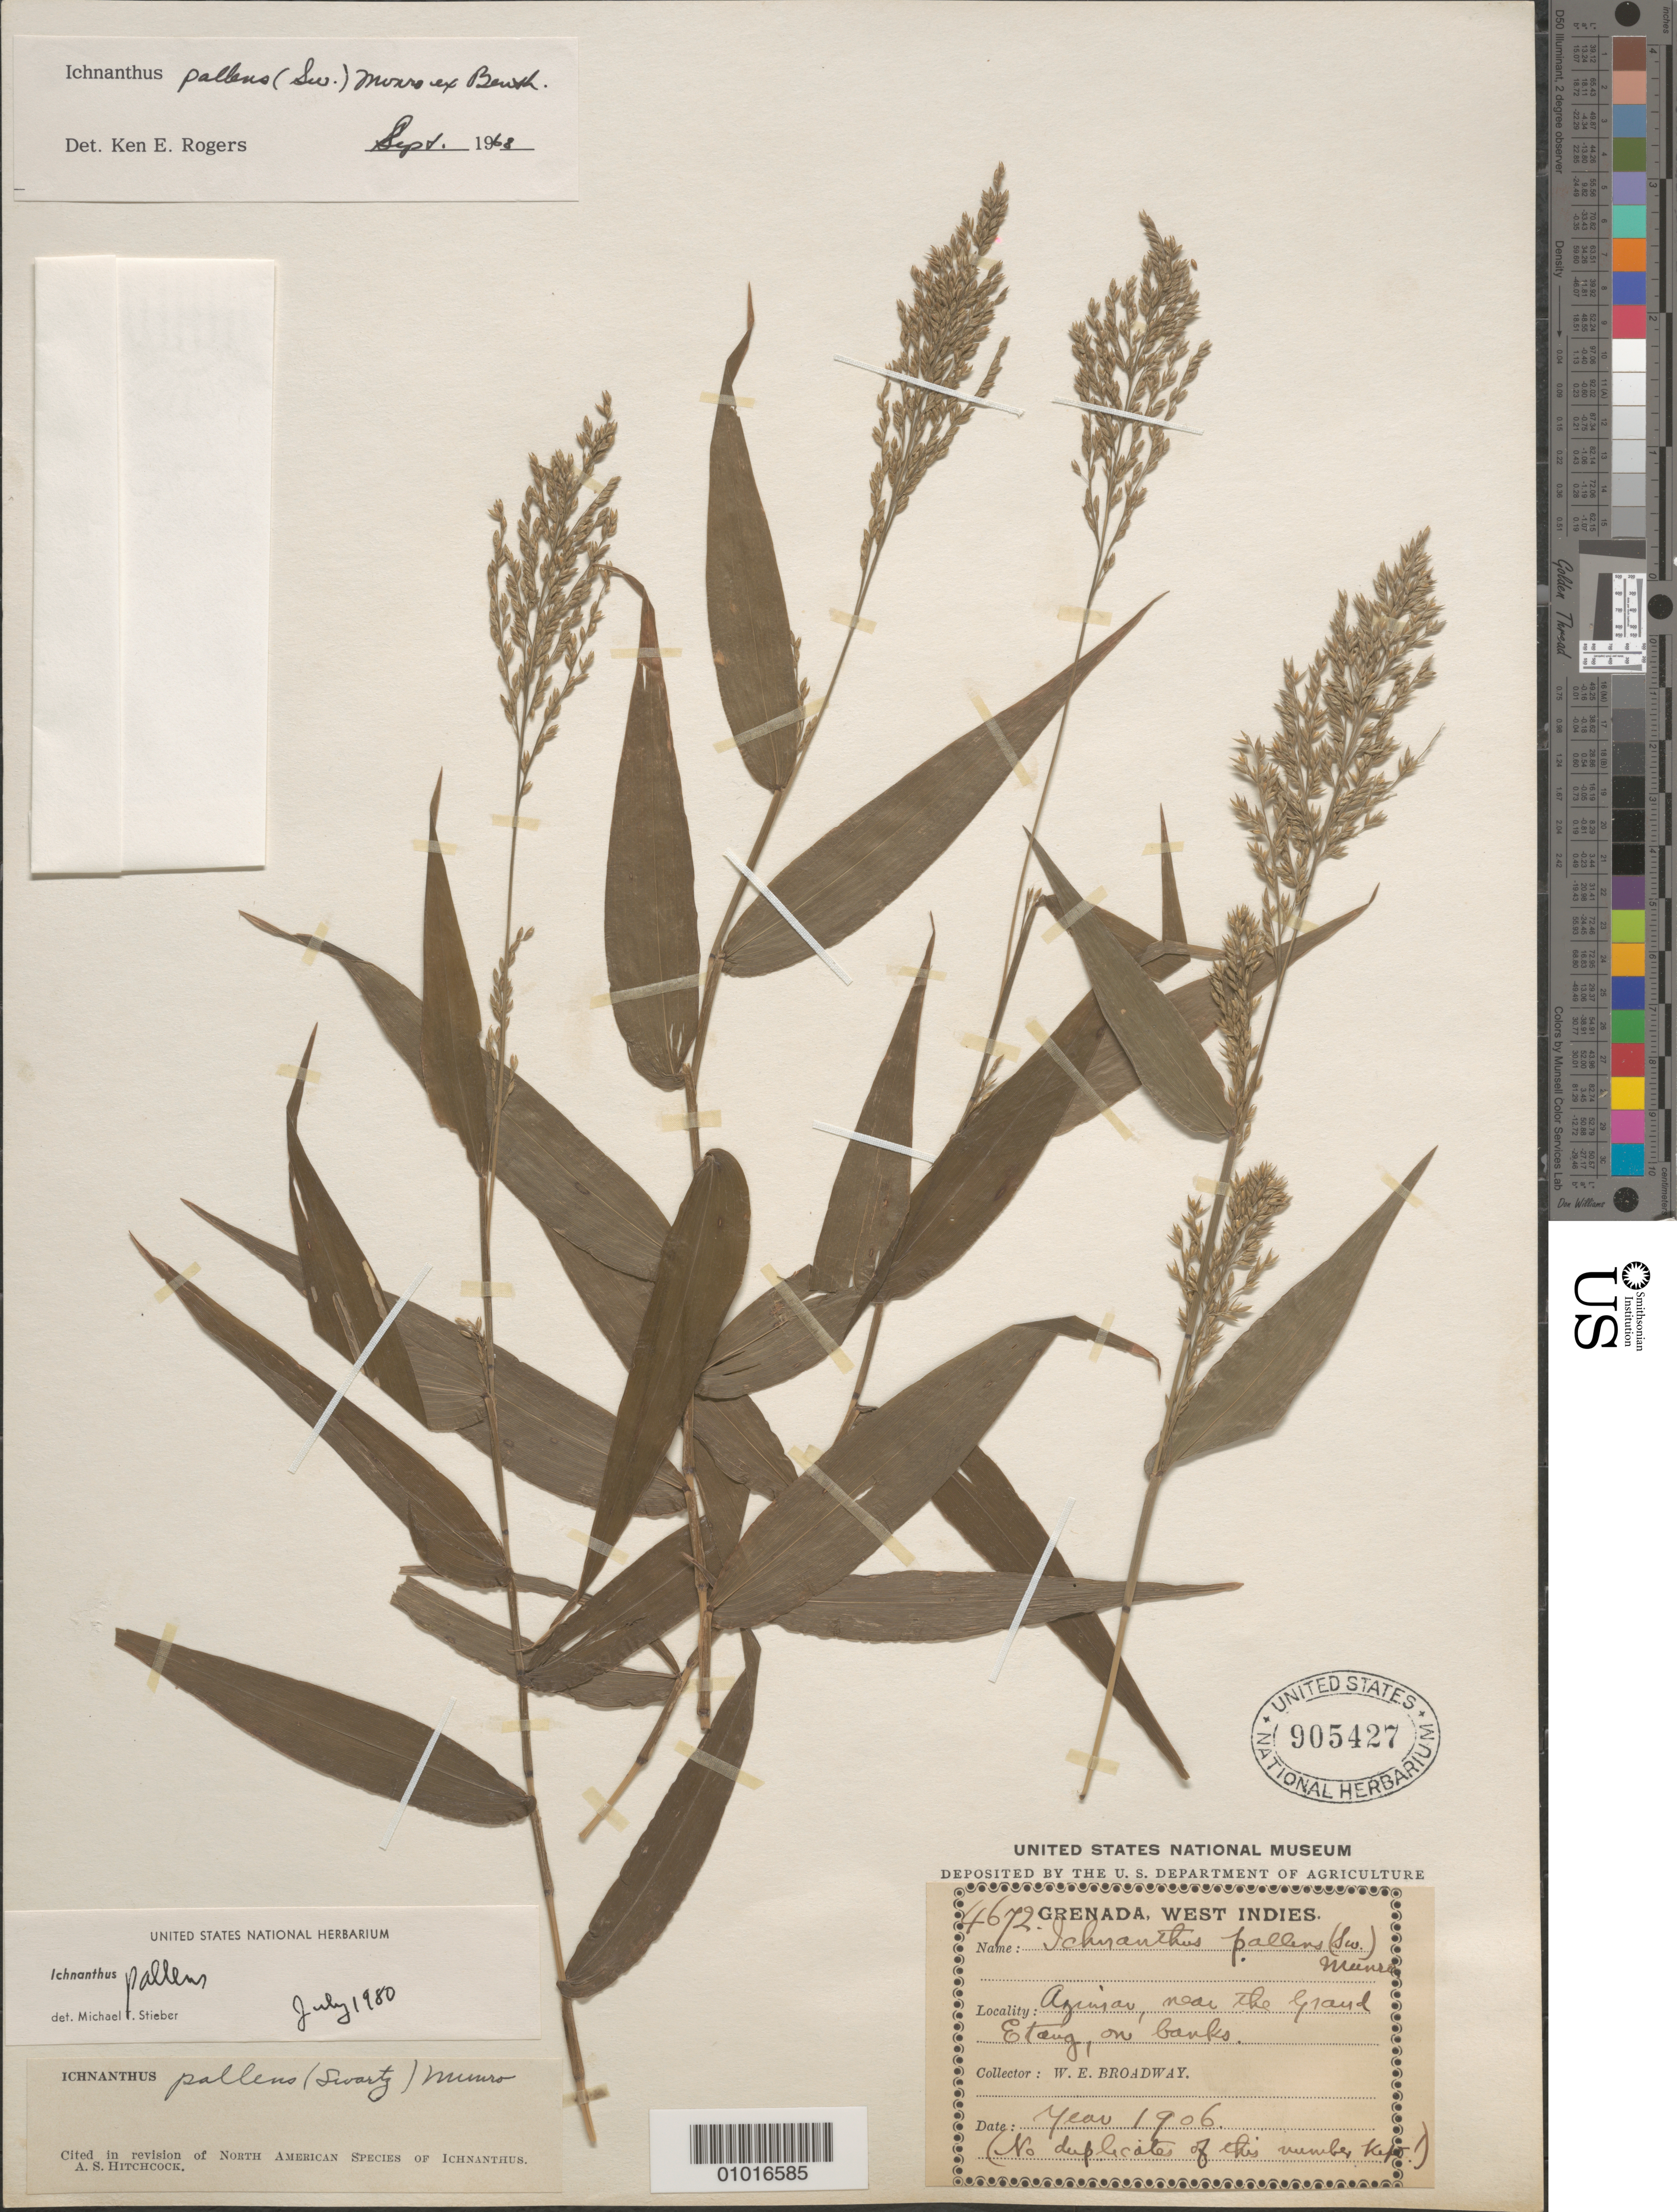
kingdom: Plantae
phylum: Tracheophyta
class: Liliopsida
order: Poales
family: Poaceae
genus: Ichnanthus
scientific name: Ichnanthus pallens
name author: (Sw.) Munro ex Benth.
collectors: W. E. Broadway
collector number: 4672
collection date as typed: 01 Jan 1906 to 31 Dec 1906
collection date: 1906-01-01/1906-12-31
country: Grenada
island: Grenada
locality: Agruia, near the Grand Etang, on banks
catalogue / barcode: US 905427